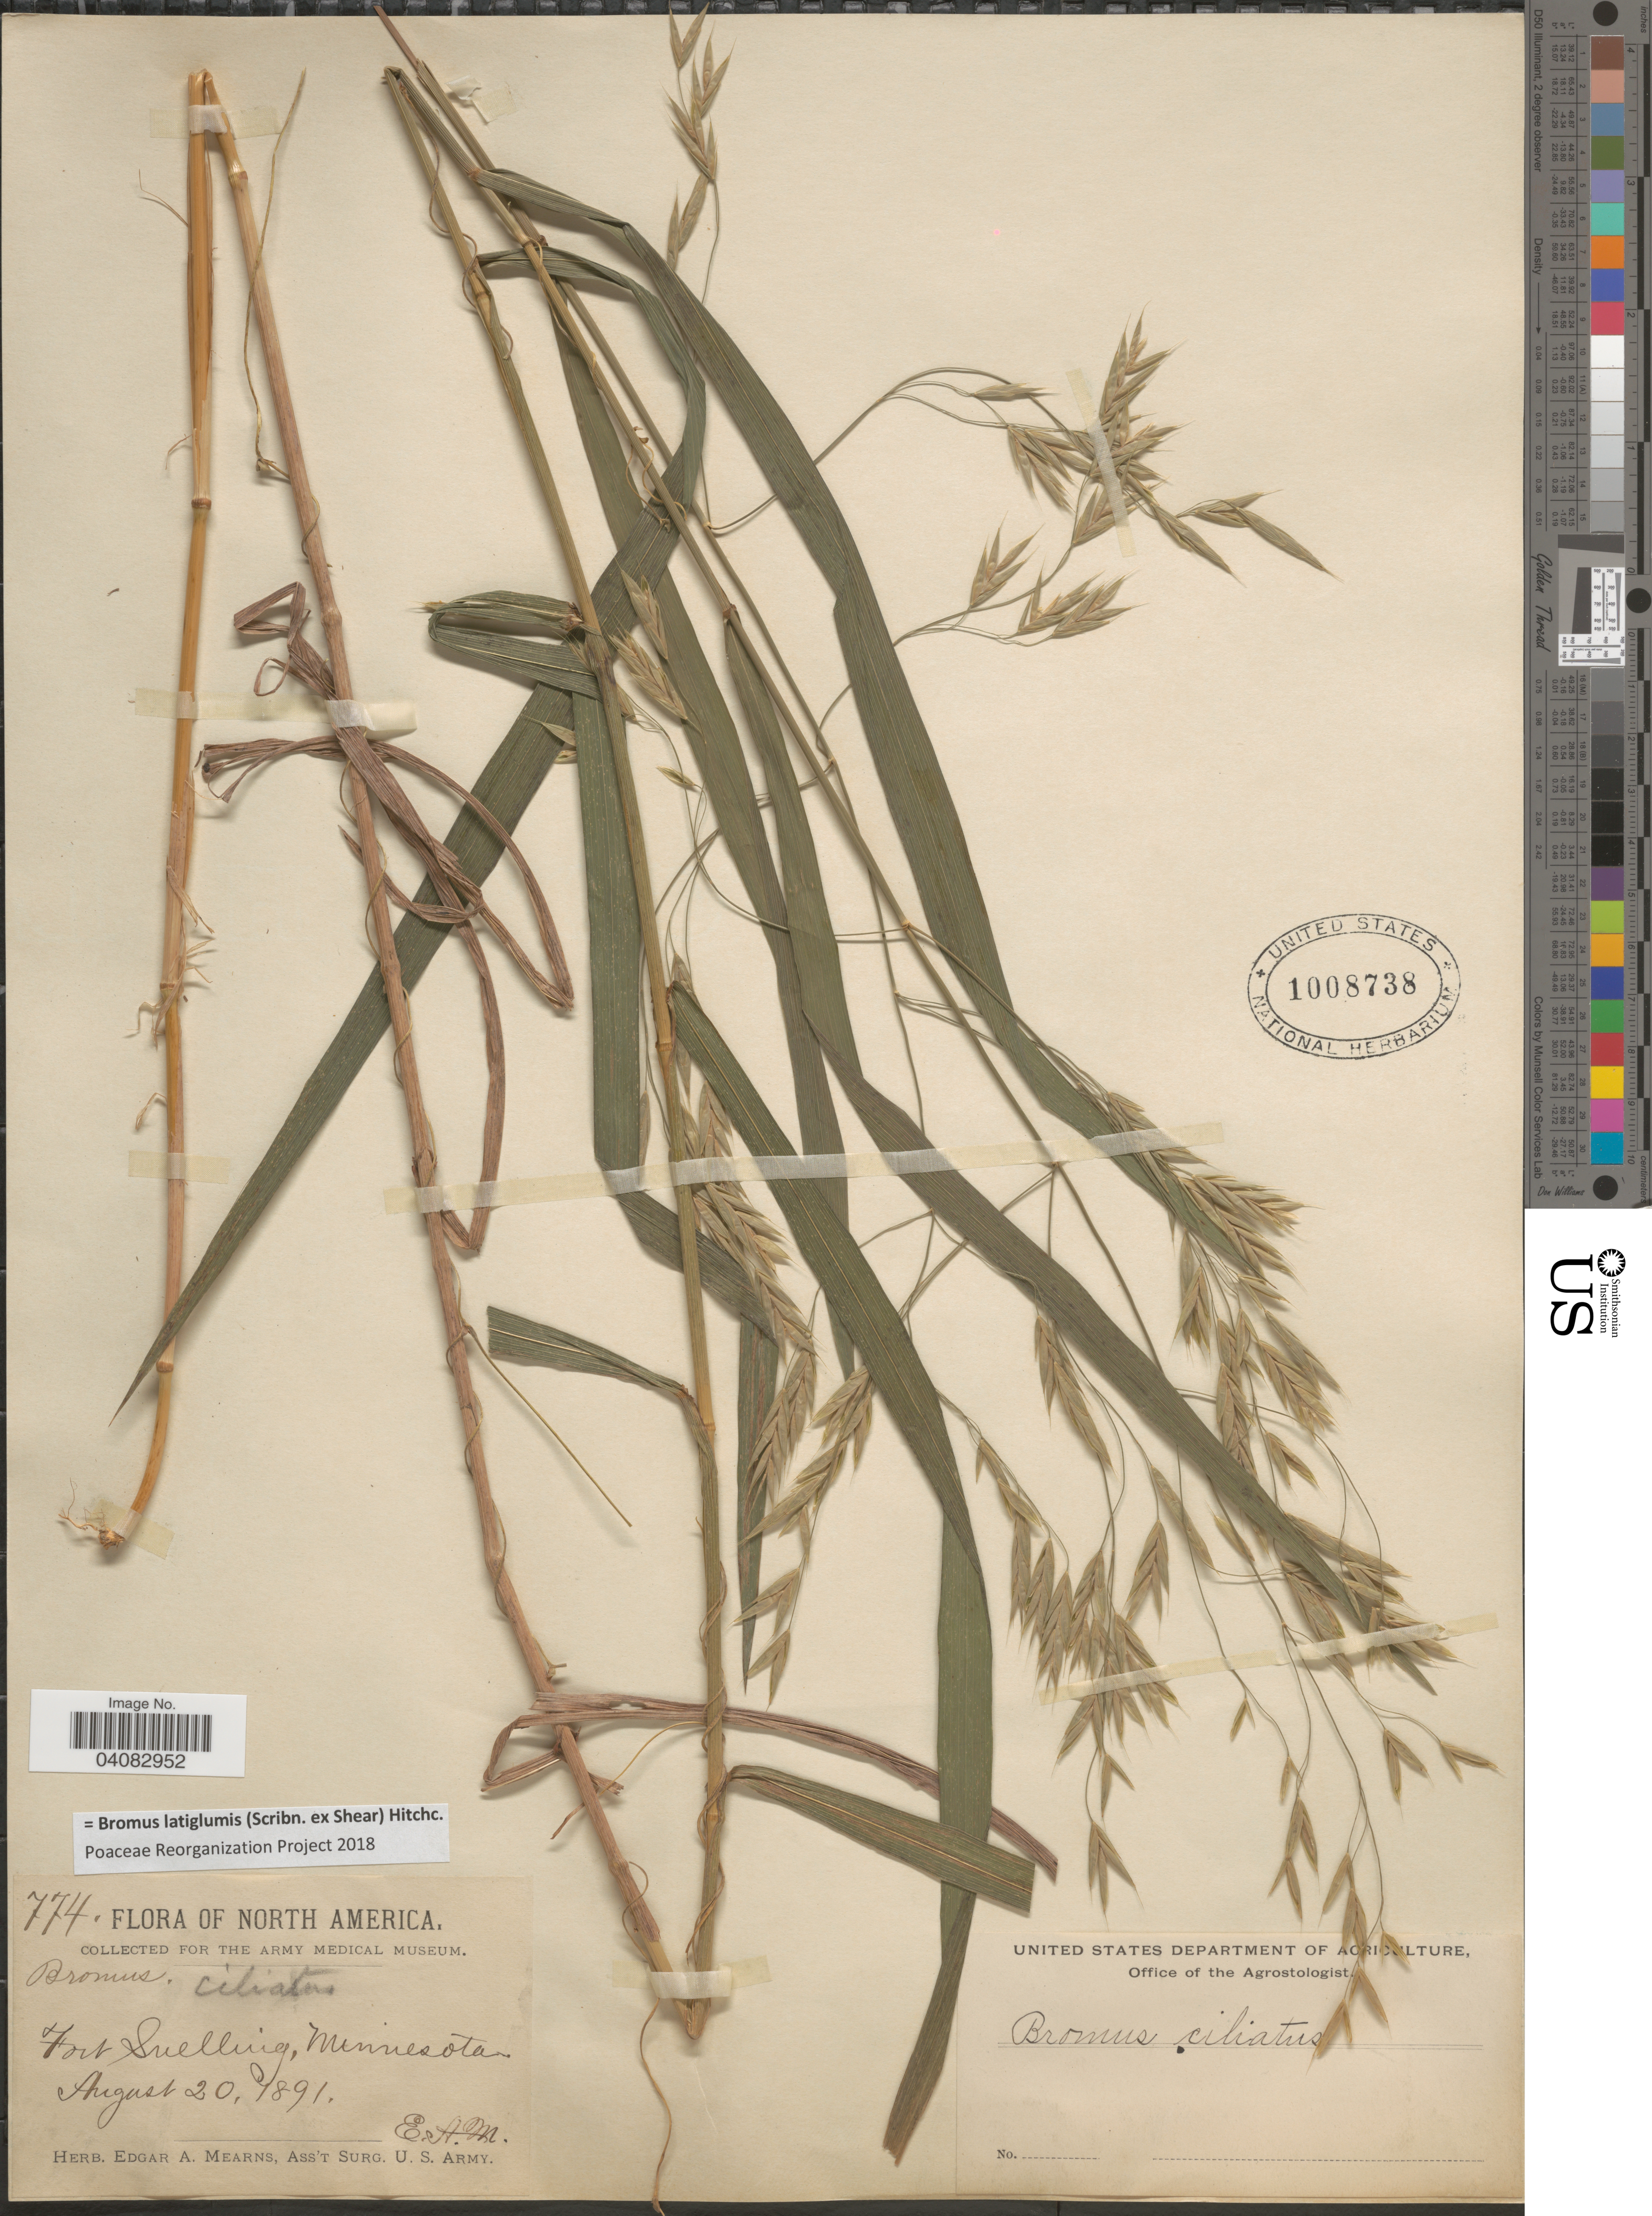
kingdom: Plantae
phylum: Tracheophyta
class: Liliopsida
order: Poales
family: Poaceae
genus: Bromus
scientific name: Bromus latiglumis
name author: (Scribn. ex Shear) Hitchc.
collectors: E. A. Mearns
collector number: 774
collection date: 1891-08-20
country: United States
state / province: Minnesota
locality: Fort Snelling.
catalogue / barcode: US 1008738